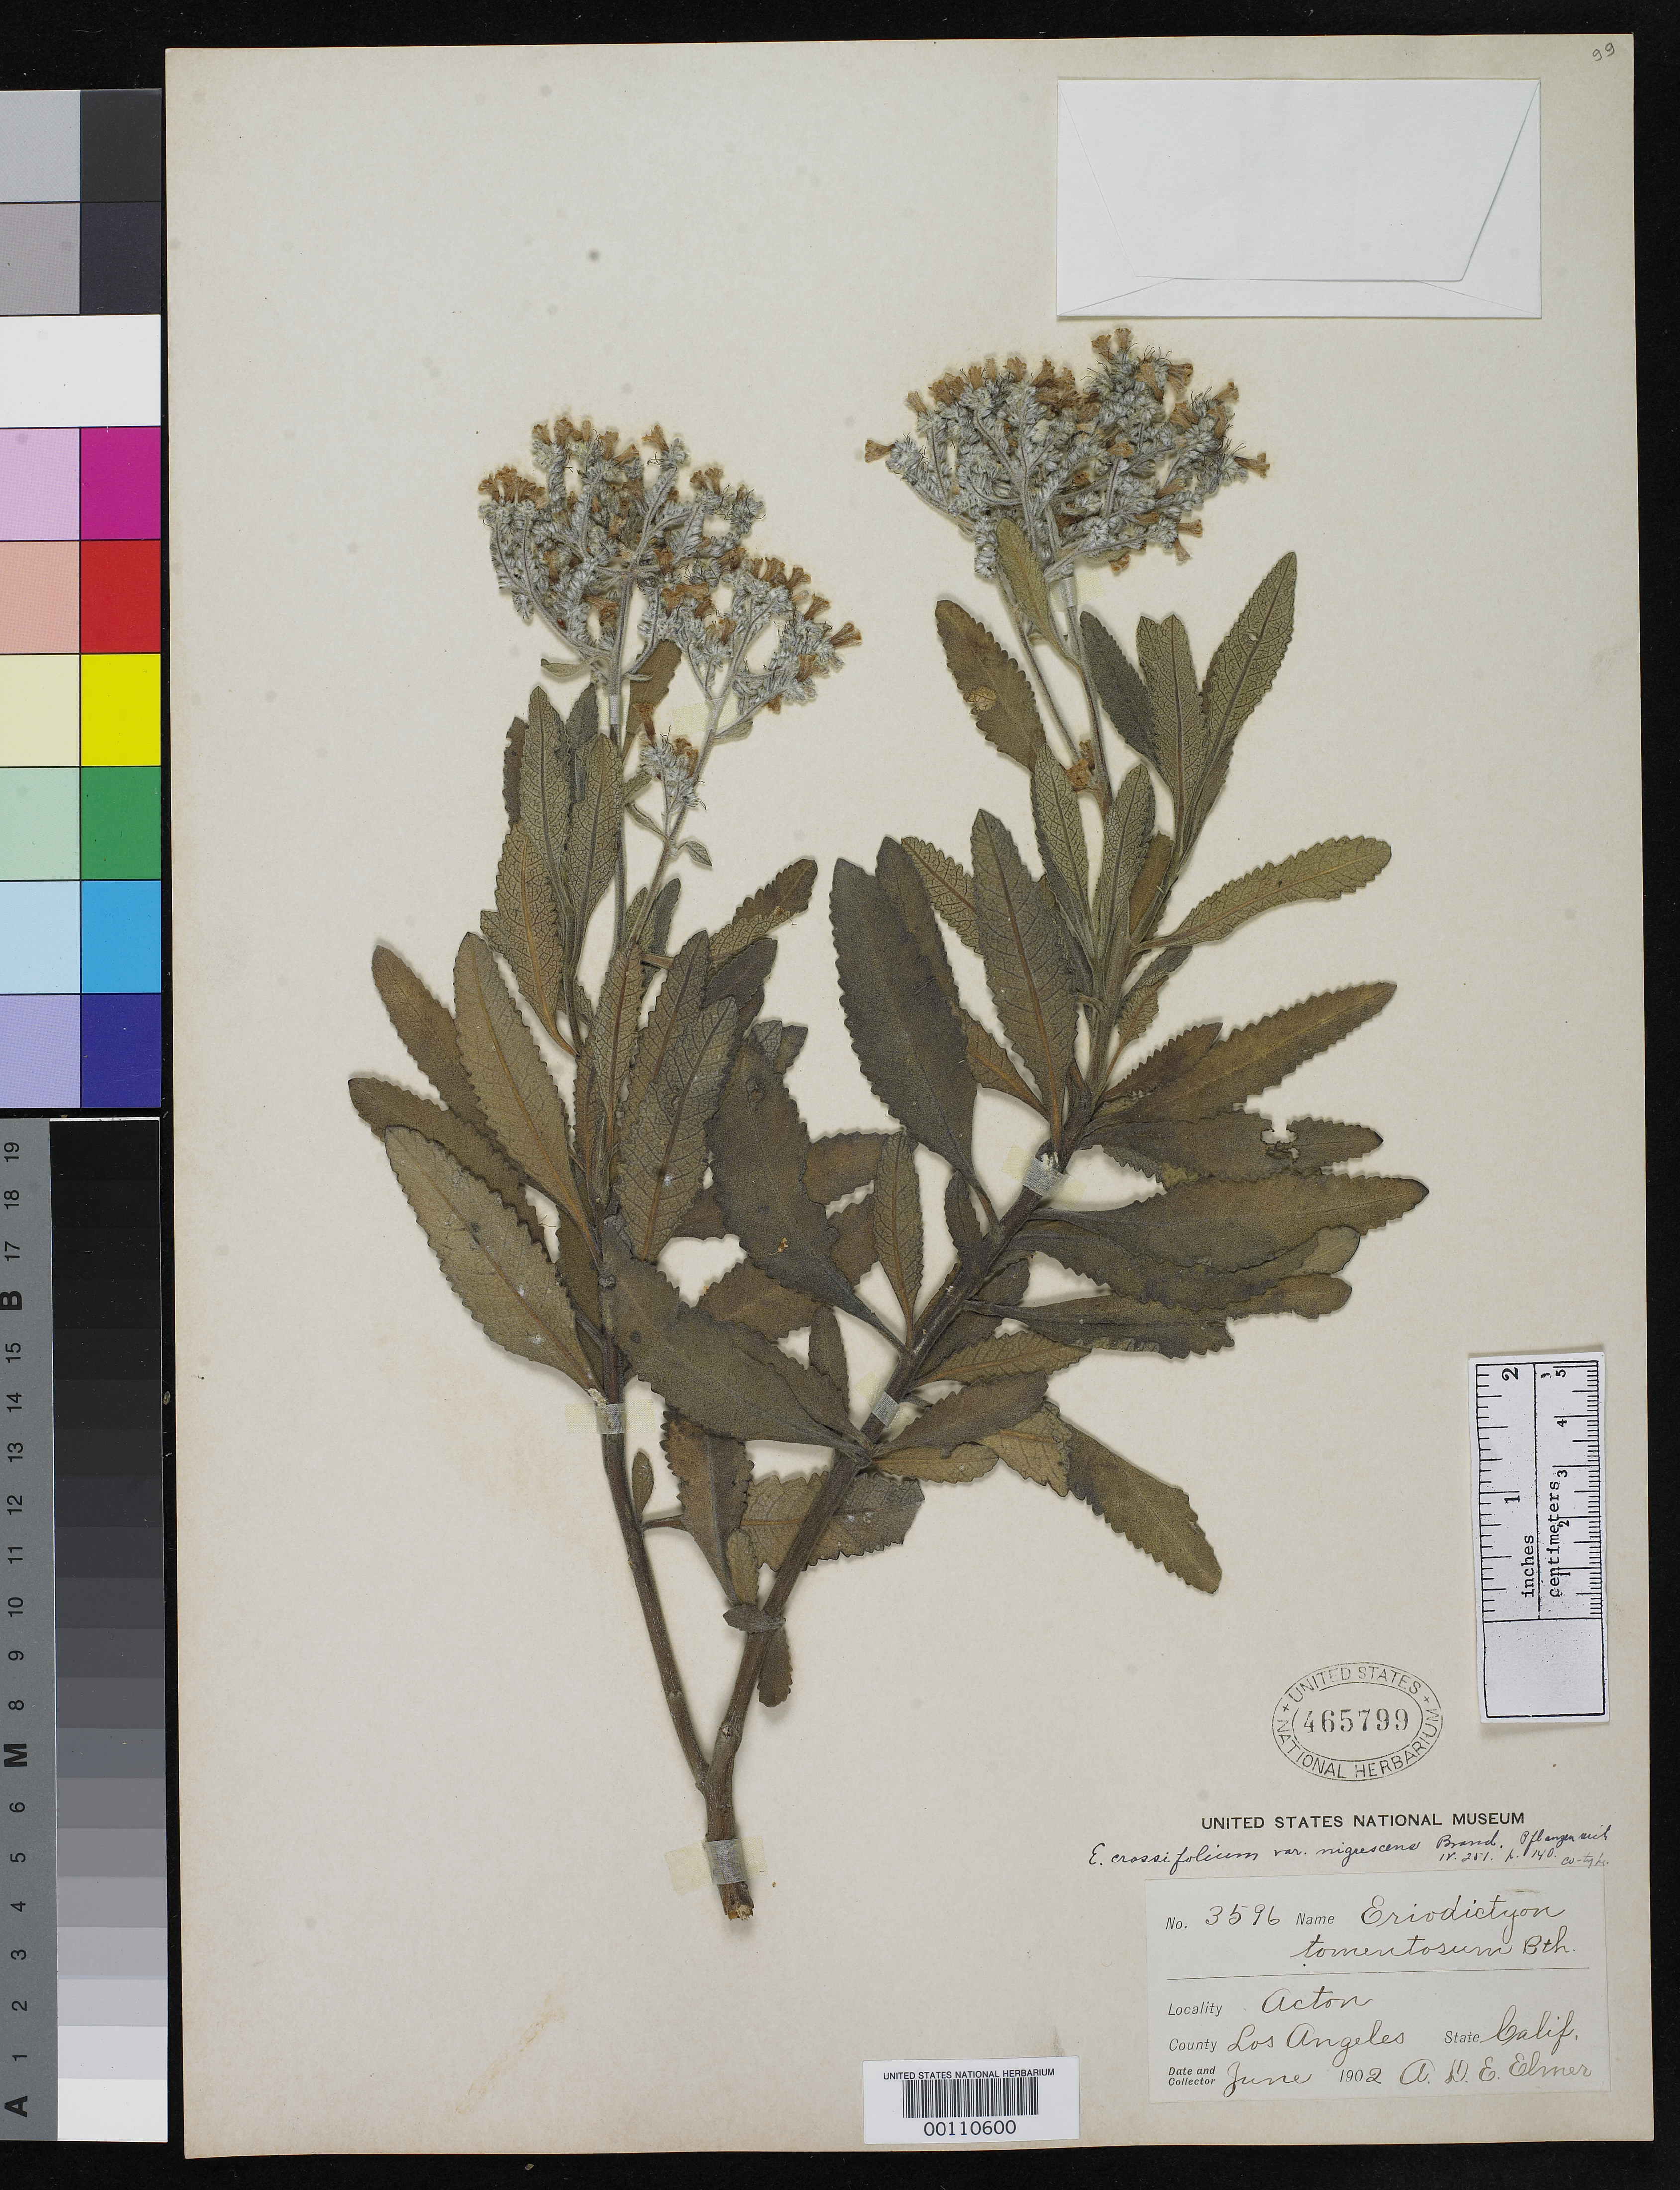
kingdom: Plantae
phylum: Tracheophyta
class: Magnoliopsida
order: Boraginales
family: Namaceae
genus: Eriodictyon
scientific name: Eriodictyon crassifolium subsp. grayanum var. nigrescens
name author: Brand in Engl.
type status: Type Fragment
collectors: A. D. E. Elmer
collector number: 3596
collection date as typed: Jun 1902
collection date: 1902-06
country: United States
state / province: California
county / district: Los Angeles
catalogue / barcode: US 465799